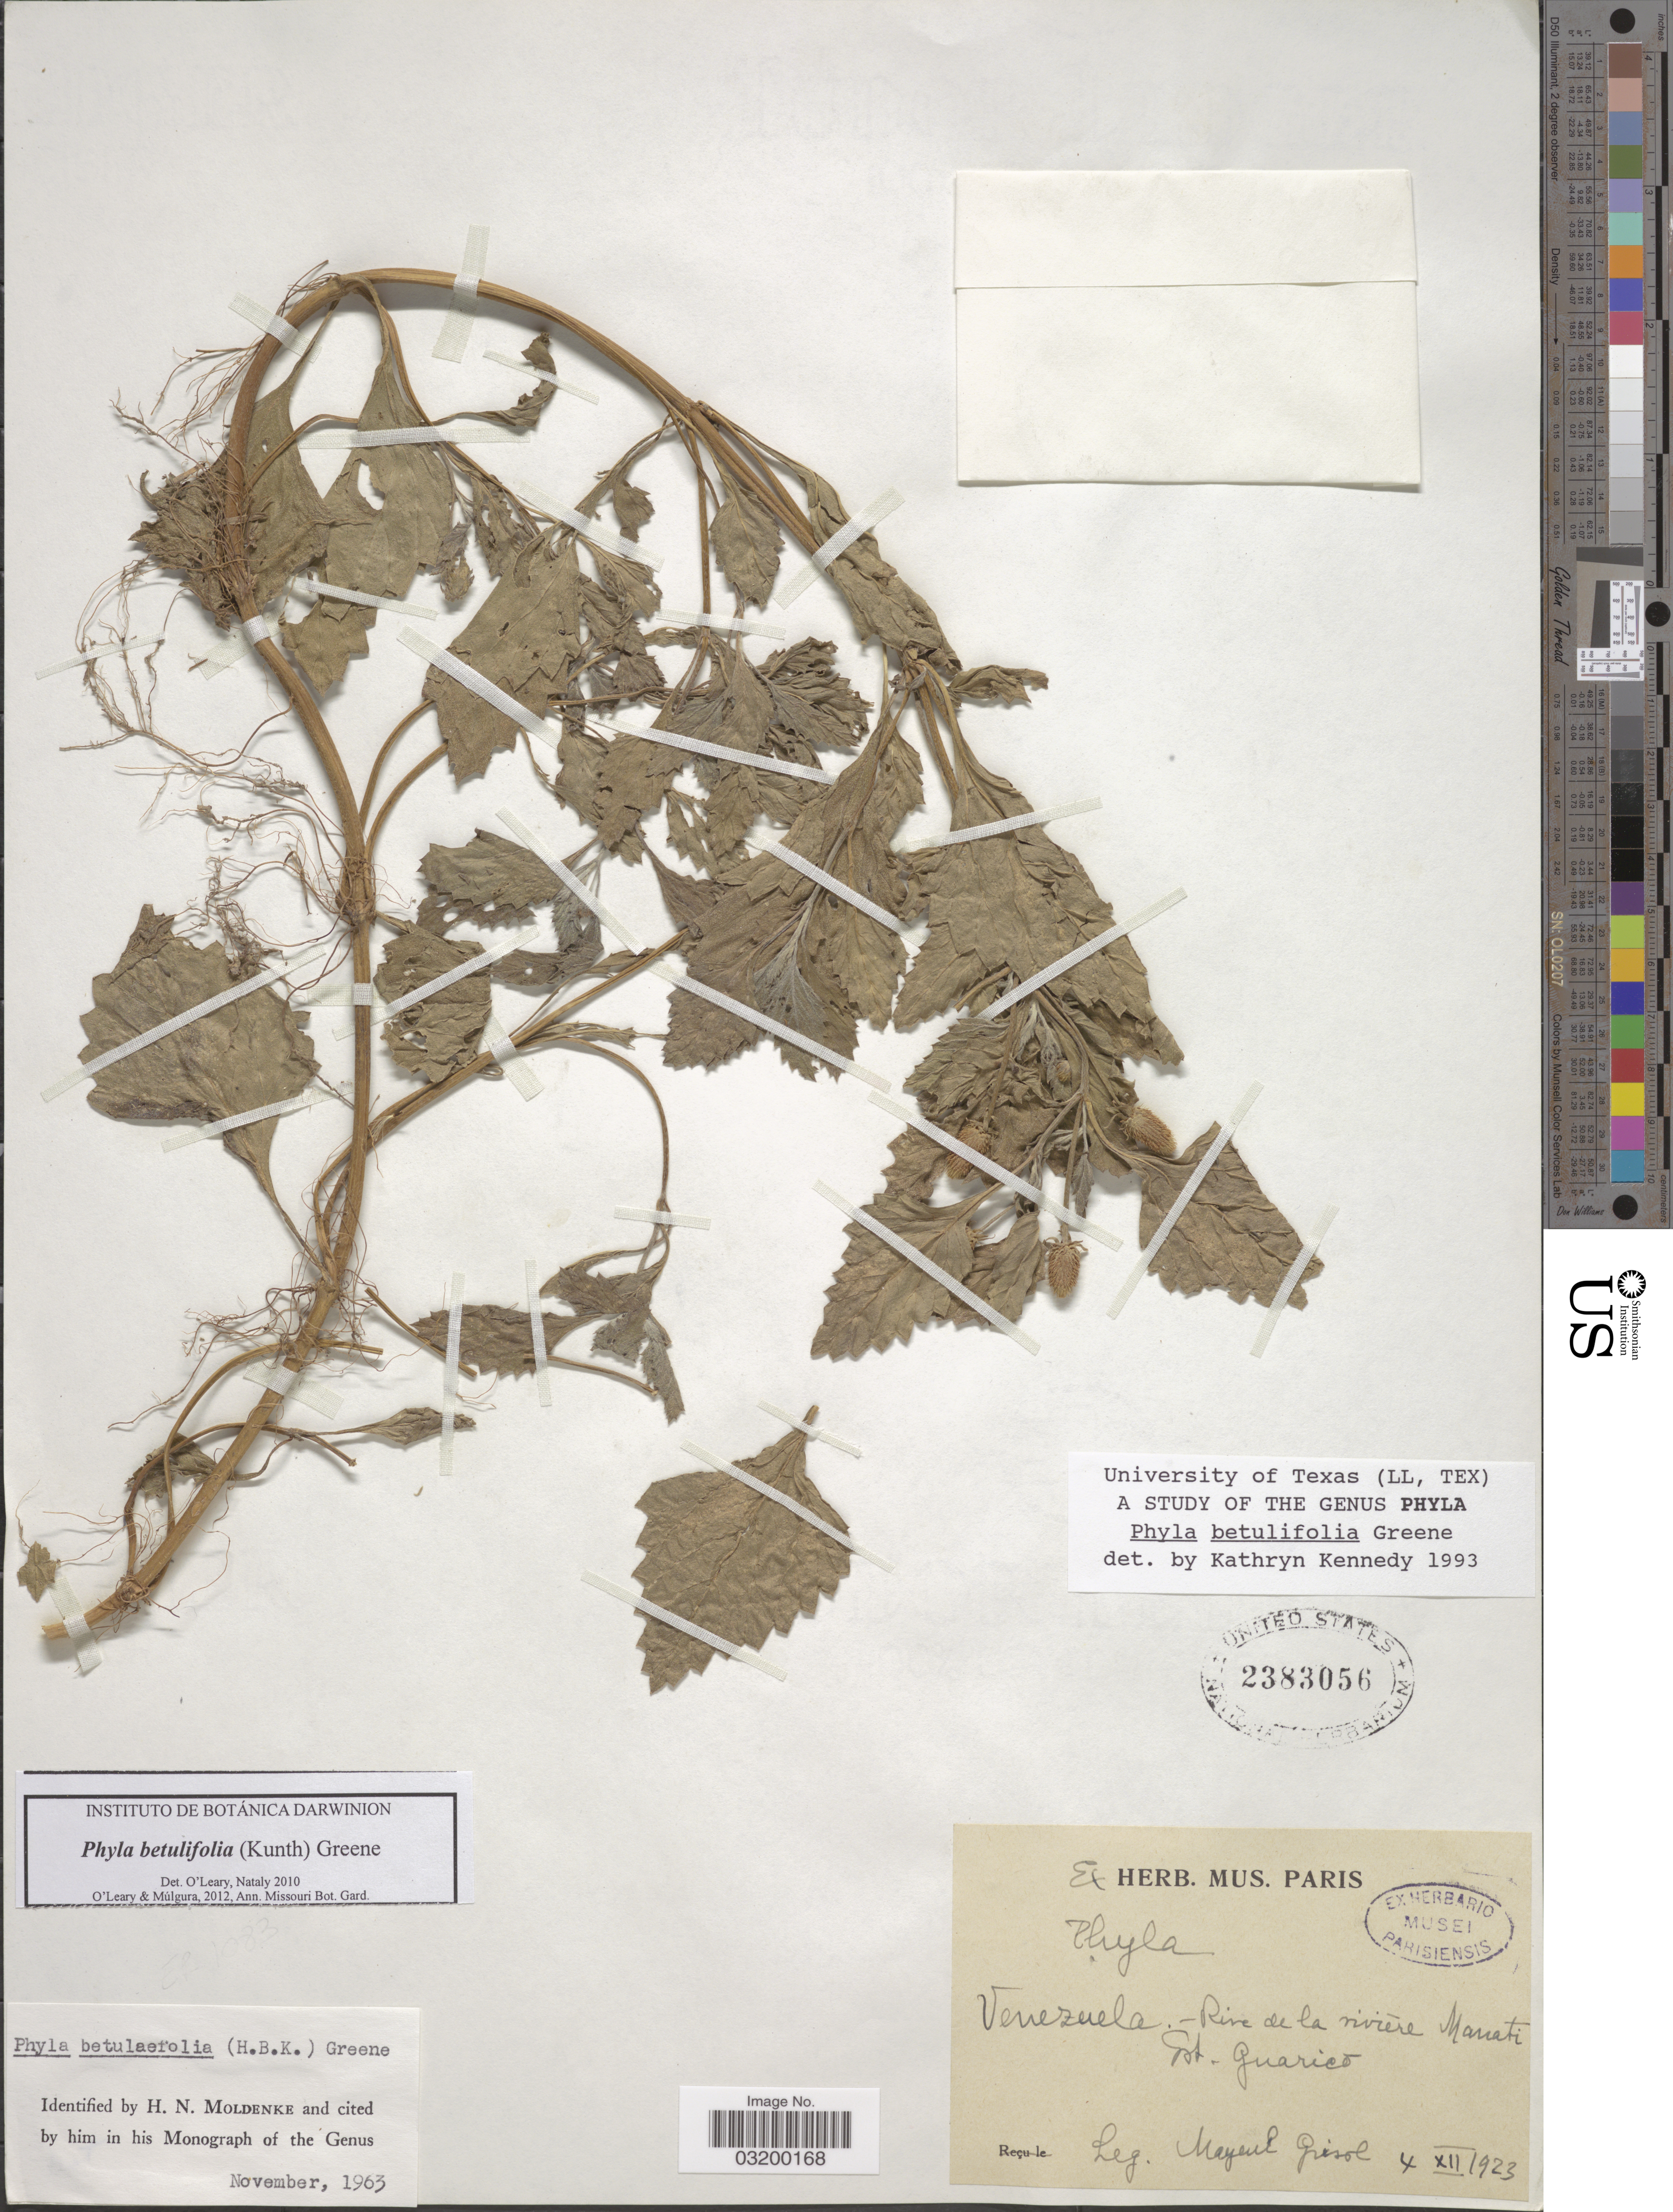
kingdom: Plantae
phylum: Tracheophyta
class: Magnoliopsida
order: Lamiales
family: Verbenaceae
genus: Phyla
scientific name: Phyla betulifolia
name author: (Kunth) Greene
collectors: M. Grisol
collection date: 1923-12-04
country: Venezuela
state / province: Guárico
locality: Rive de la rivière Manati.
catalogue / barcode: US 2383056